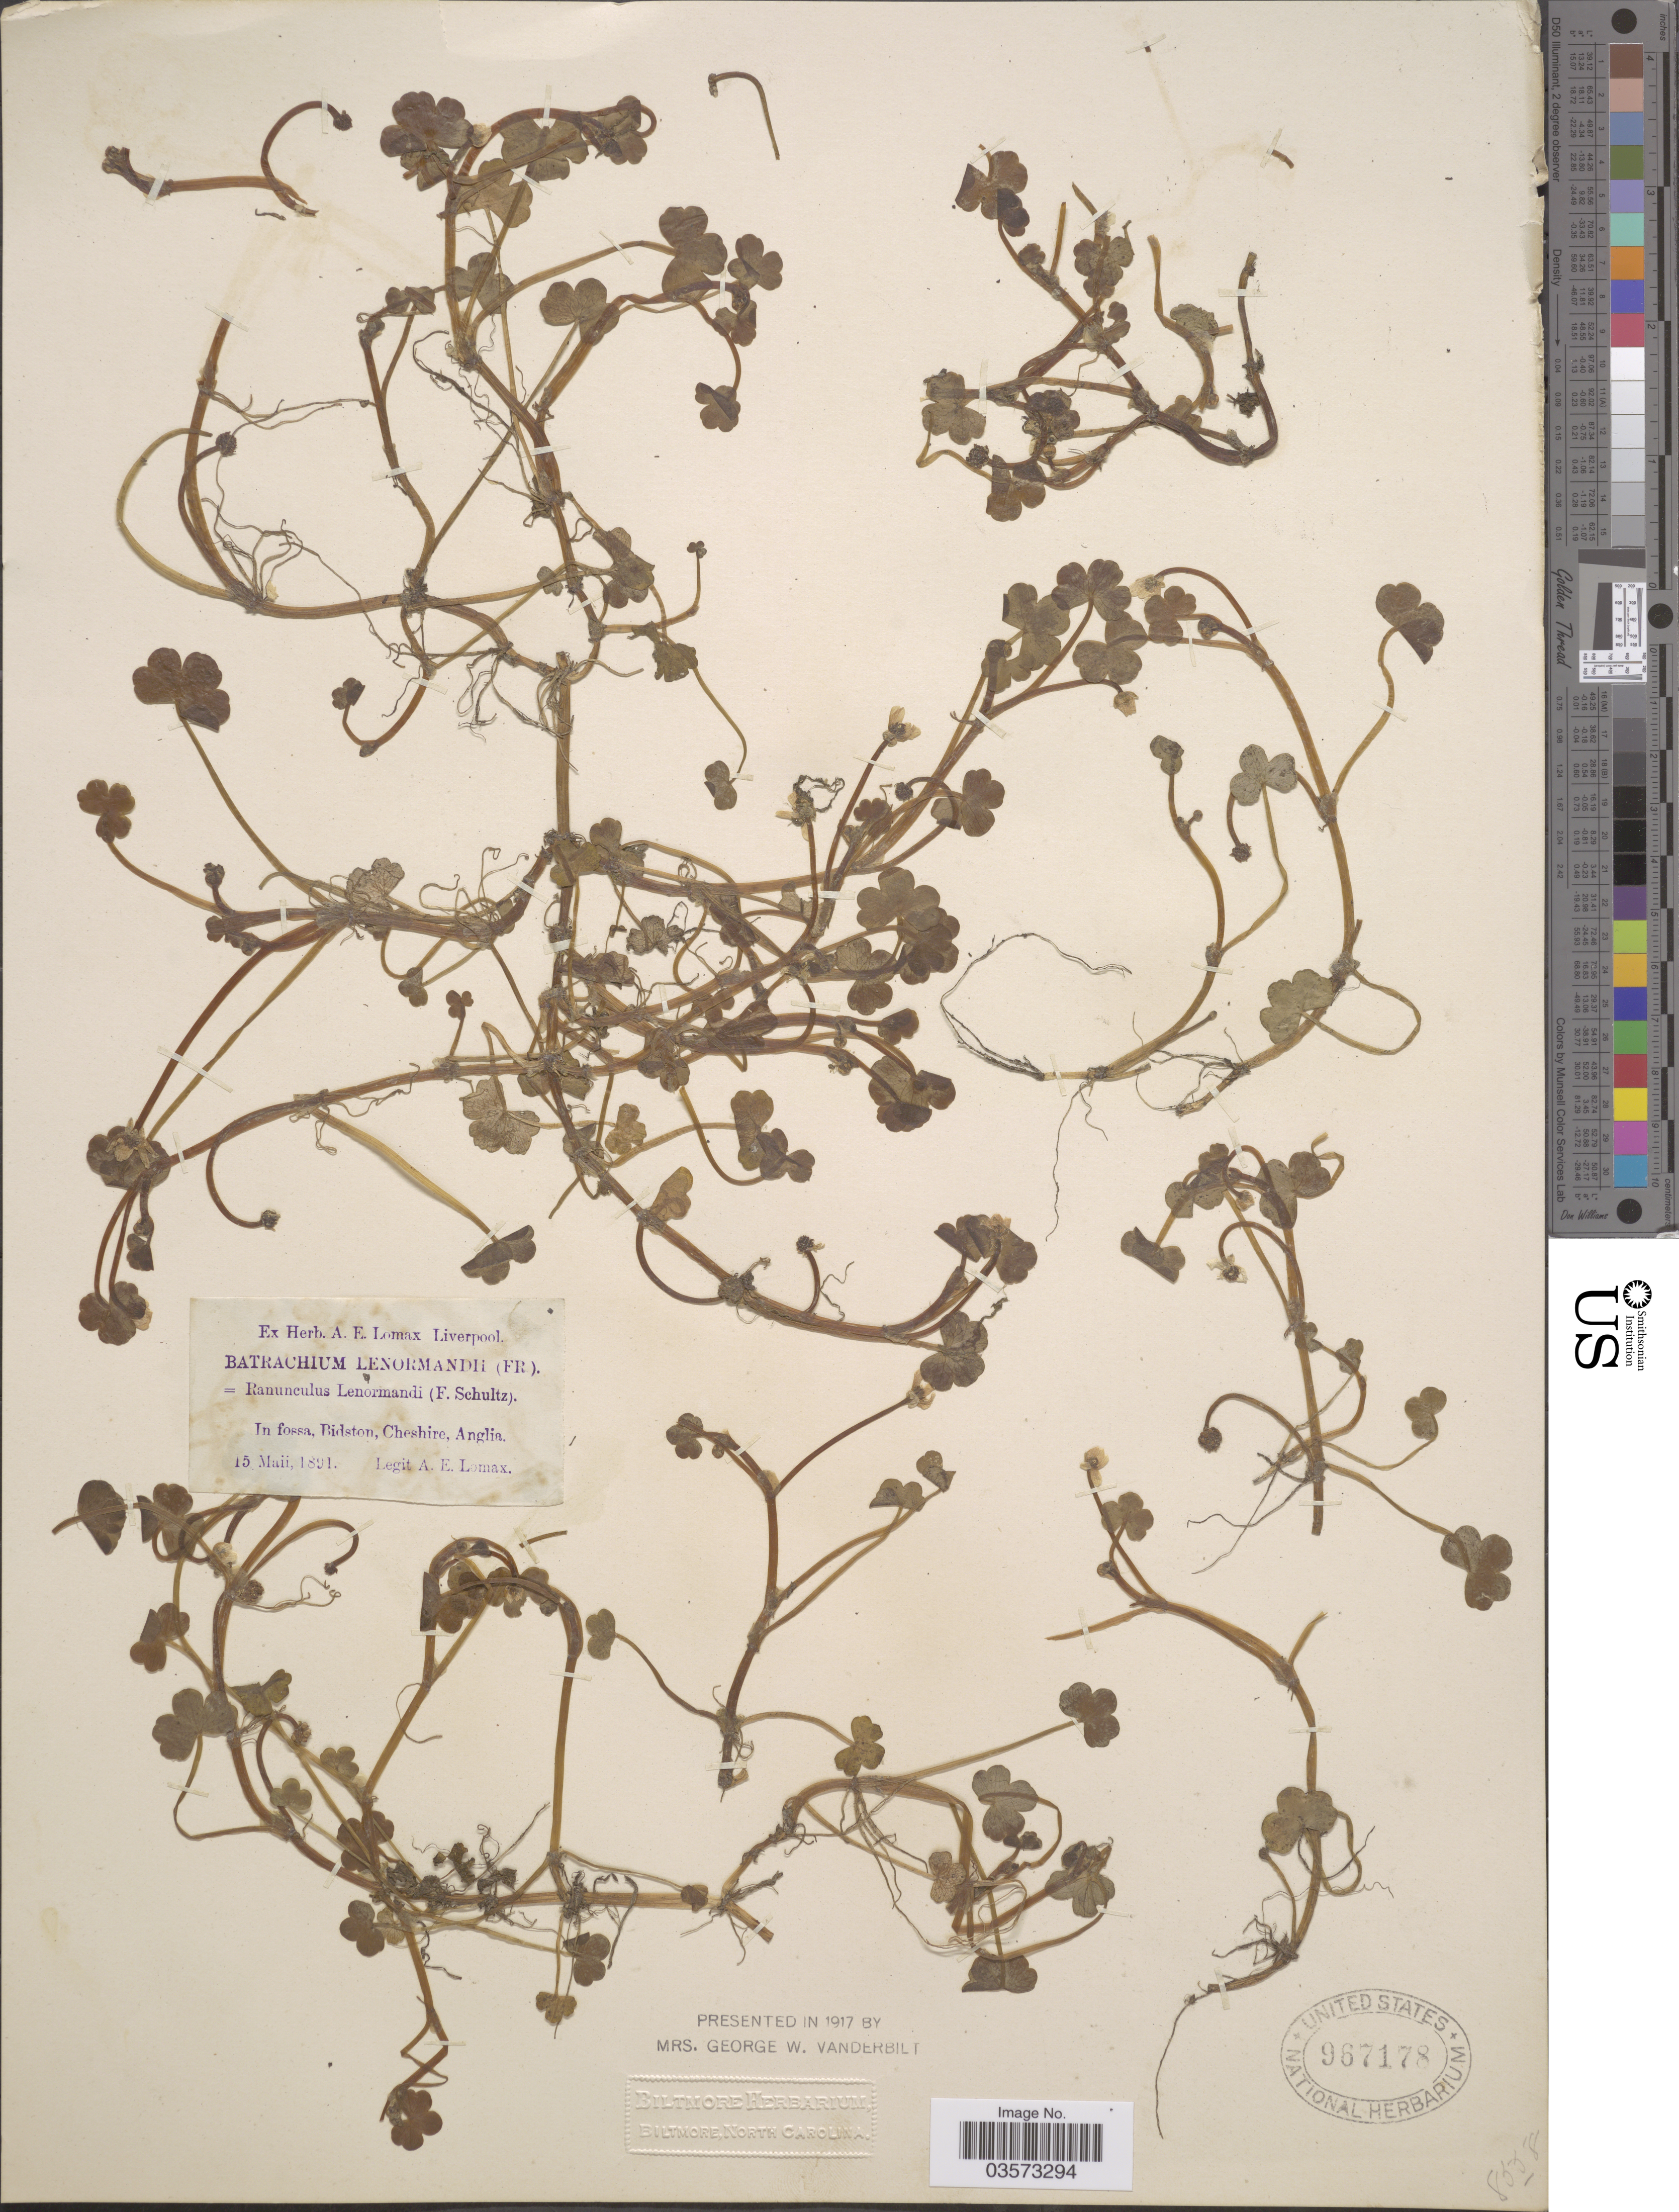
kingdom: Plantae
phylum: Tracheophyta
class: Magnoliopsida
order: Ranunculales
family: Ranunculaceae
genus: Ranunculus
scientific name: Ranunculus omiophyllus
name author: Ten.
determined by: Strong, Mark T., (BOT), Smithsonian Institution - National Museum of Natural History (UNITED STATES)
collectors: A. Lomax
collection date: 1891-05-15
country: United Kingdom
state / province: England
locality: In fossa, Bidston, Cheshire, Anglia.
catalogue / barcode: US 967178